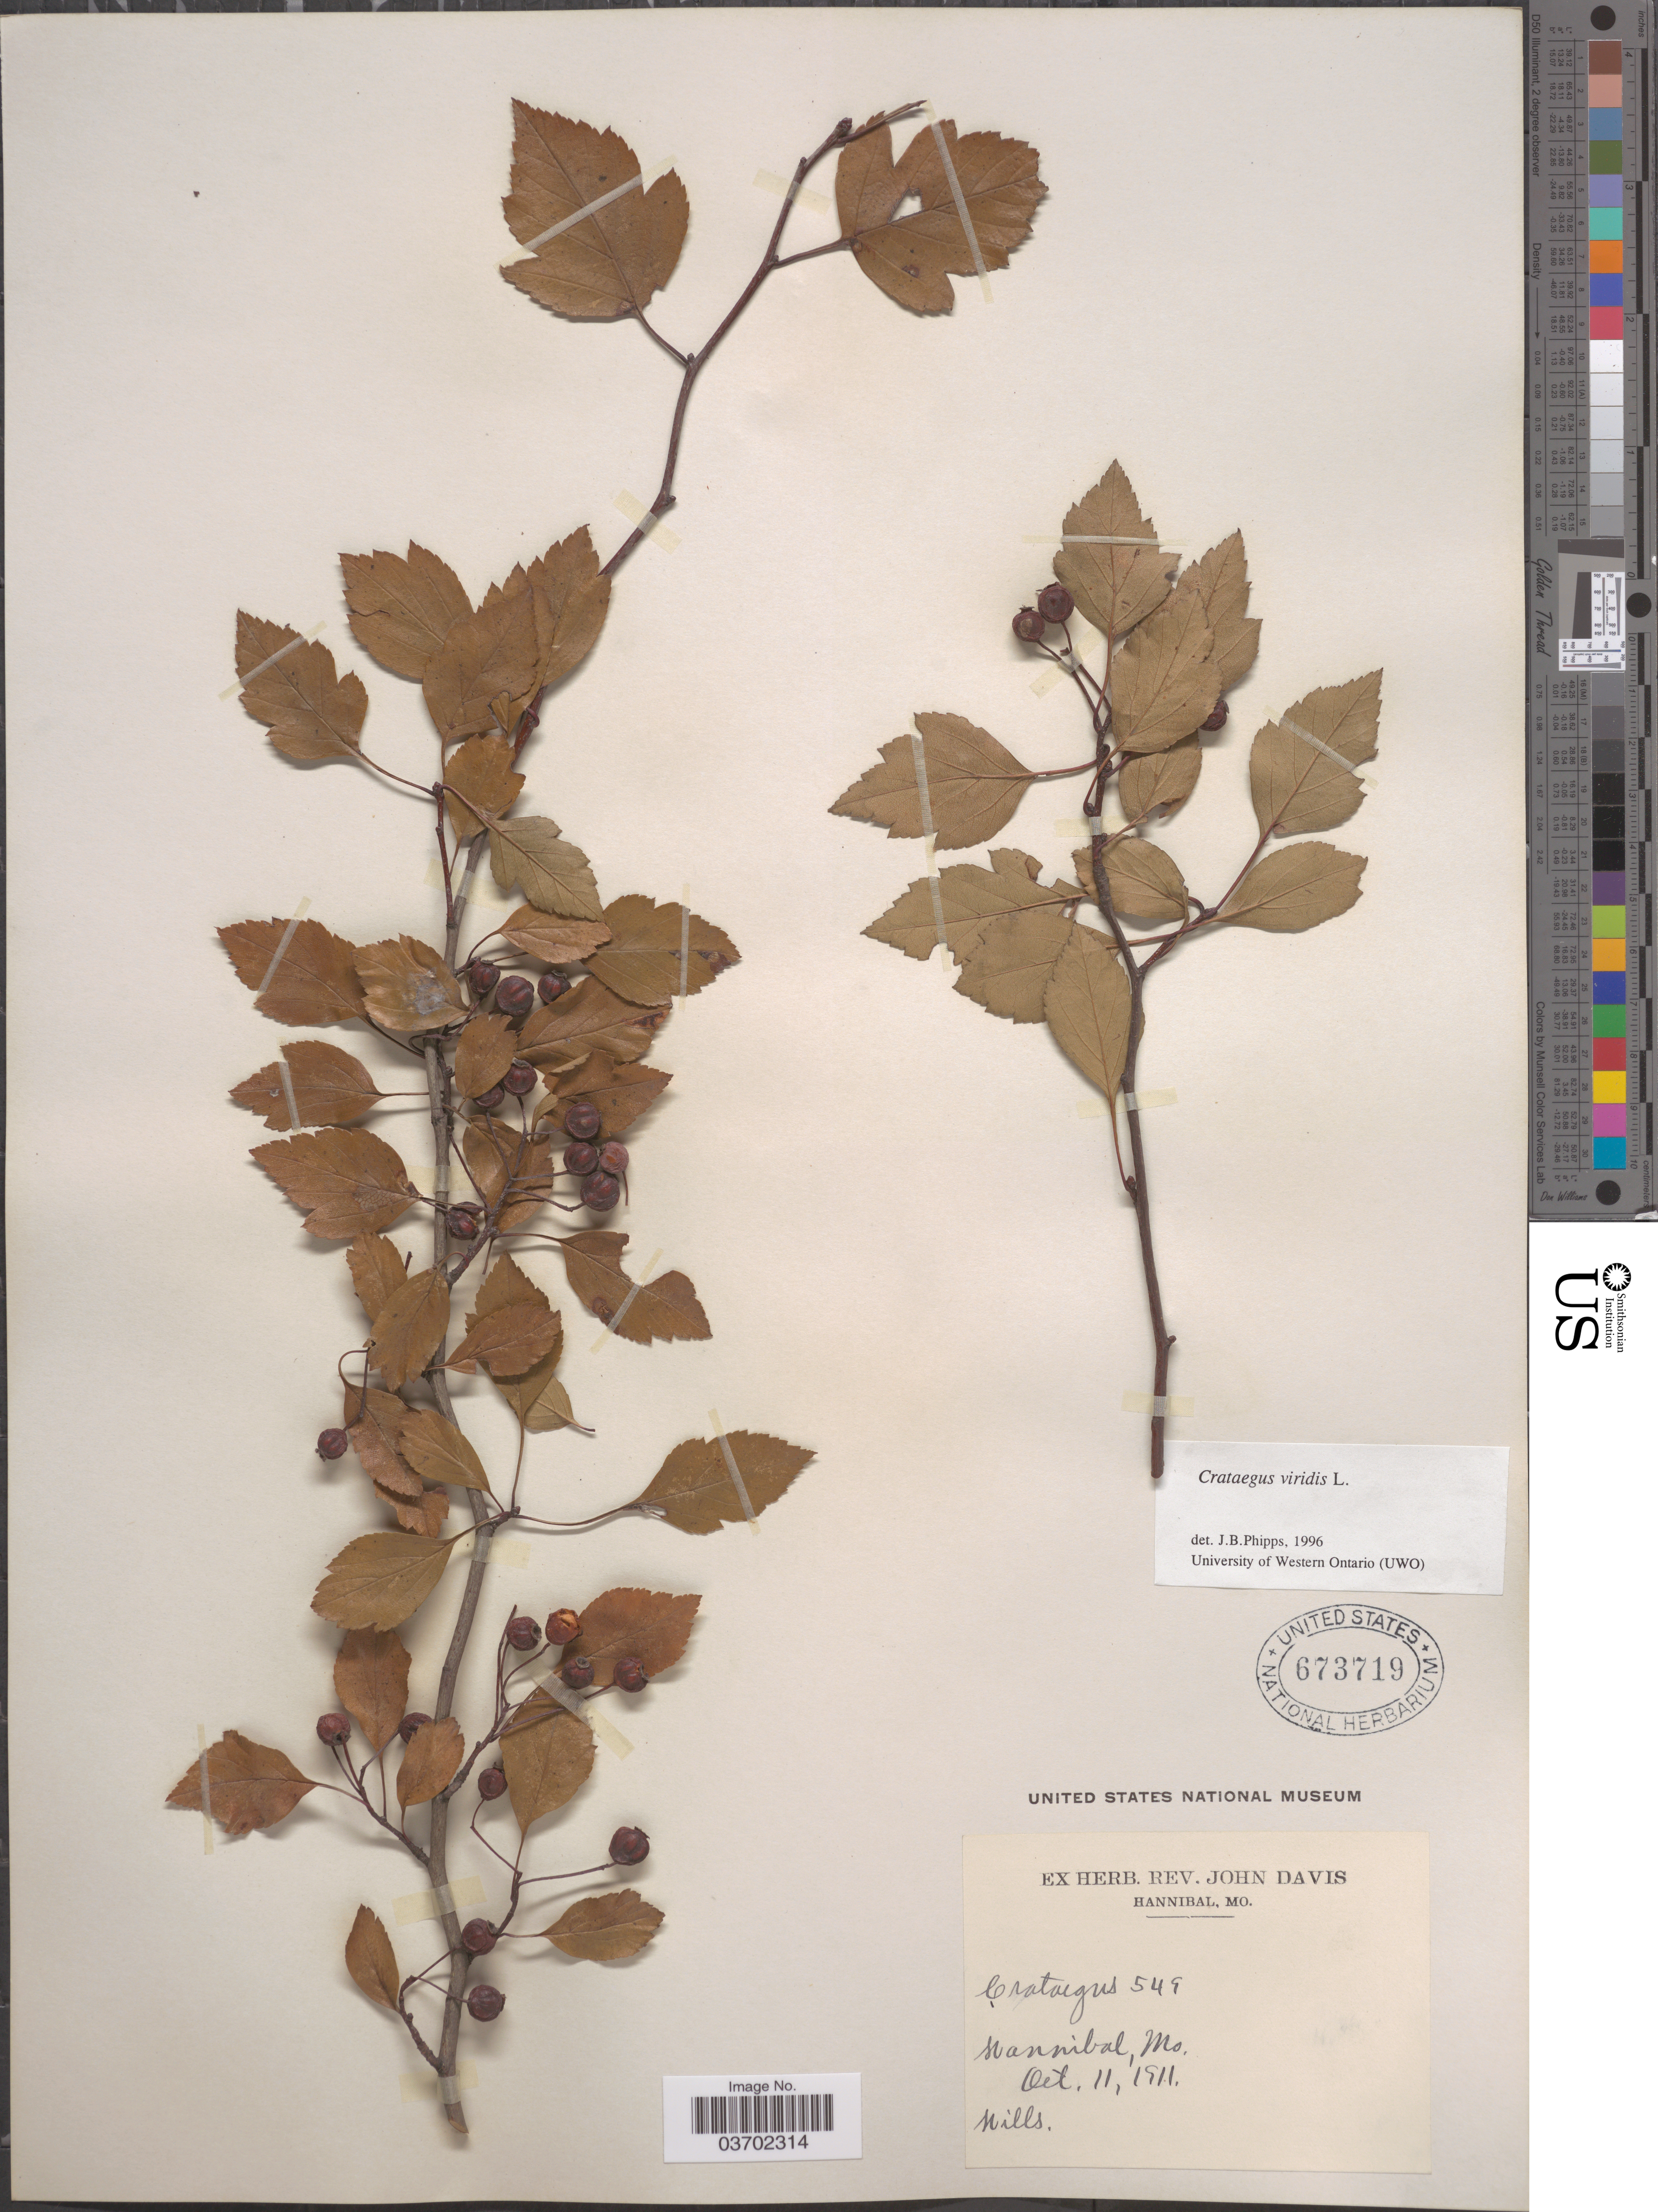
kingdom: Plantae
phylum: Tracheophyta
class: Magnoliopsida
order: Rosales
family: Rosaceae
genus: Crataegus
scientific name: Crataegus viridis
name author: L.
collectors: ex herb. Rev. John Davis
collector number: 549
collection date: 1911-10-11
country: United States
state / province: Missouri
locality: Hannibal.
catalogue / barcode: US 673719